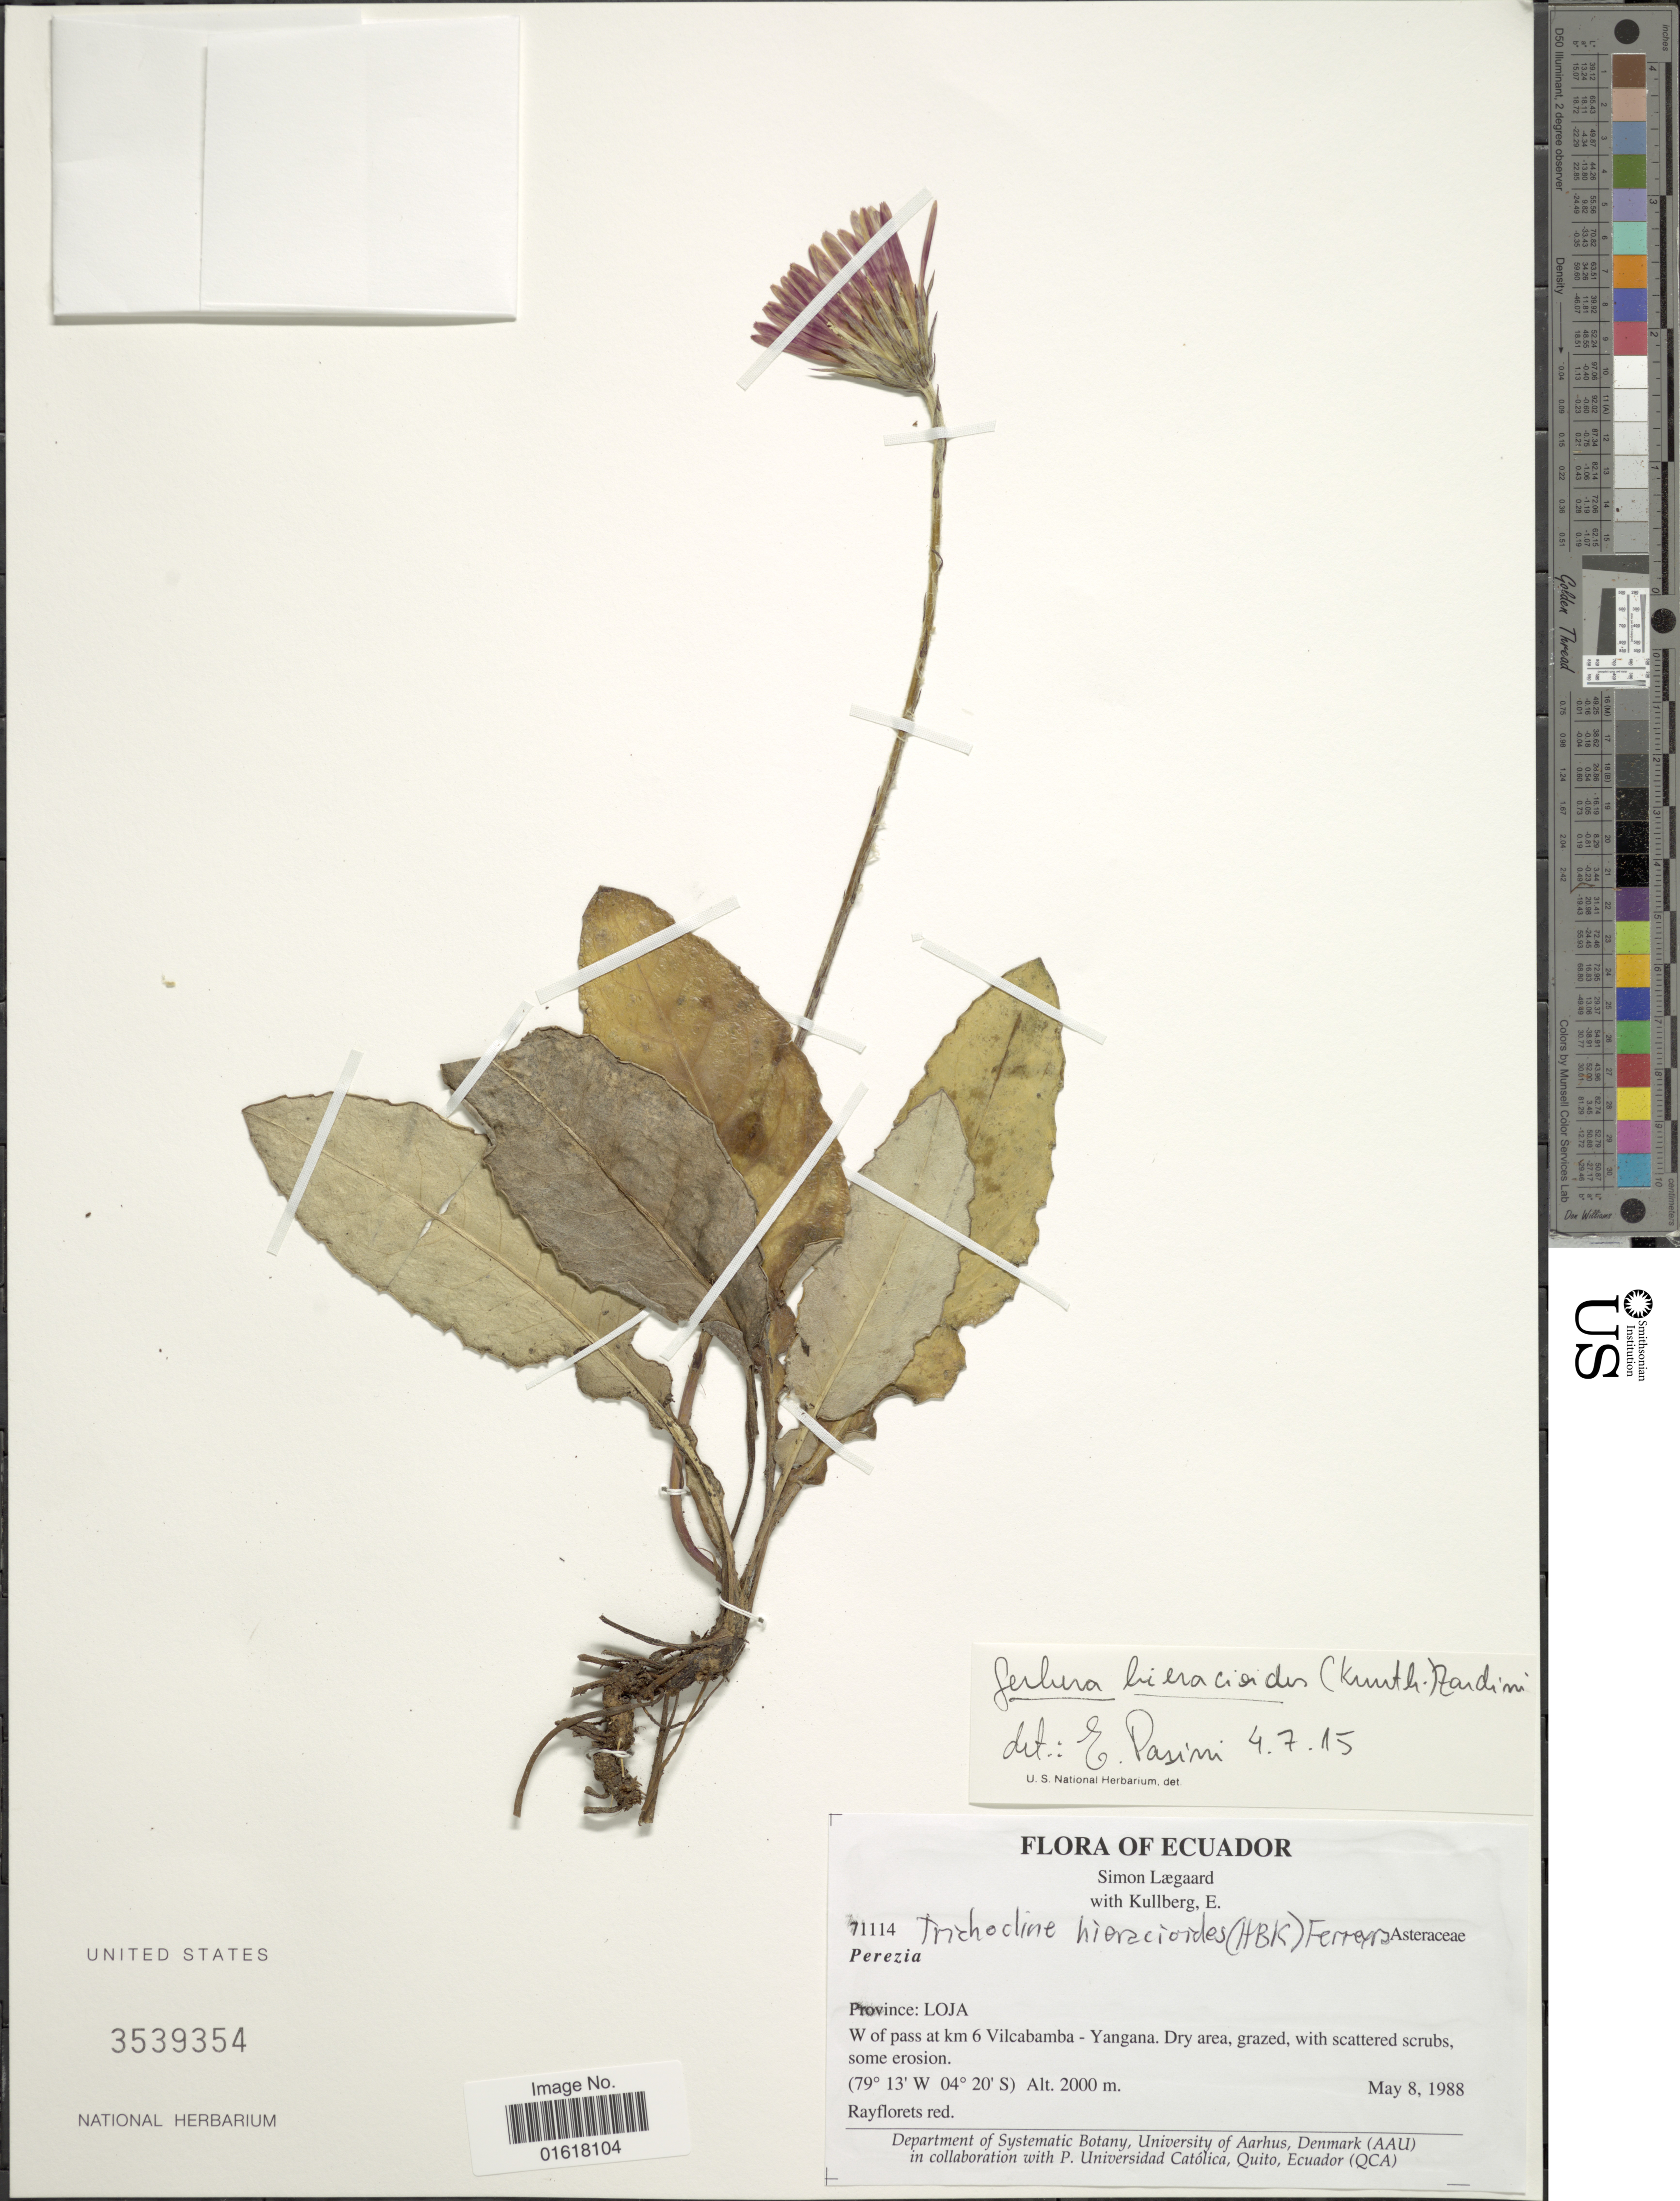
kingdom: Plantae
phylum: Tracheophyta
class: Magnoliopsida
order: Asterales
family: Asteraceae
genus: Trichocline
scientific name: Trichocline hieracioides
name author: (Kunth) Ferreyra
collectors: S. Lægaard & E. Kullberg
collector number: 71114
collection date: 1988-05-08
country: Ecuador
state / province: Loja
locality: W of pass at km 6 Vilcabamba-Yangana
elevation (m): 2000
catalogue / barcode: US 3539354